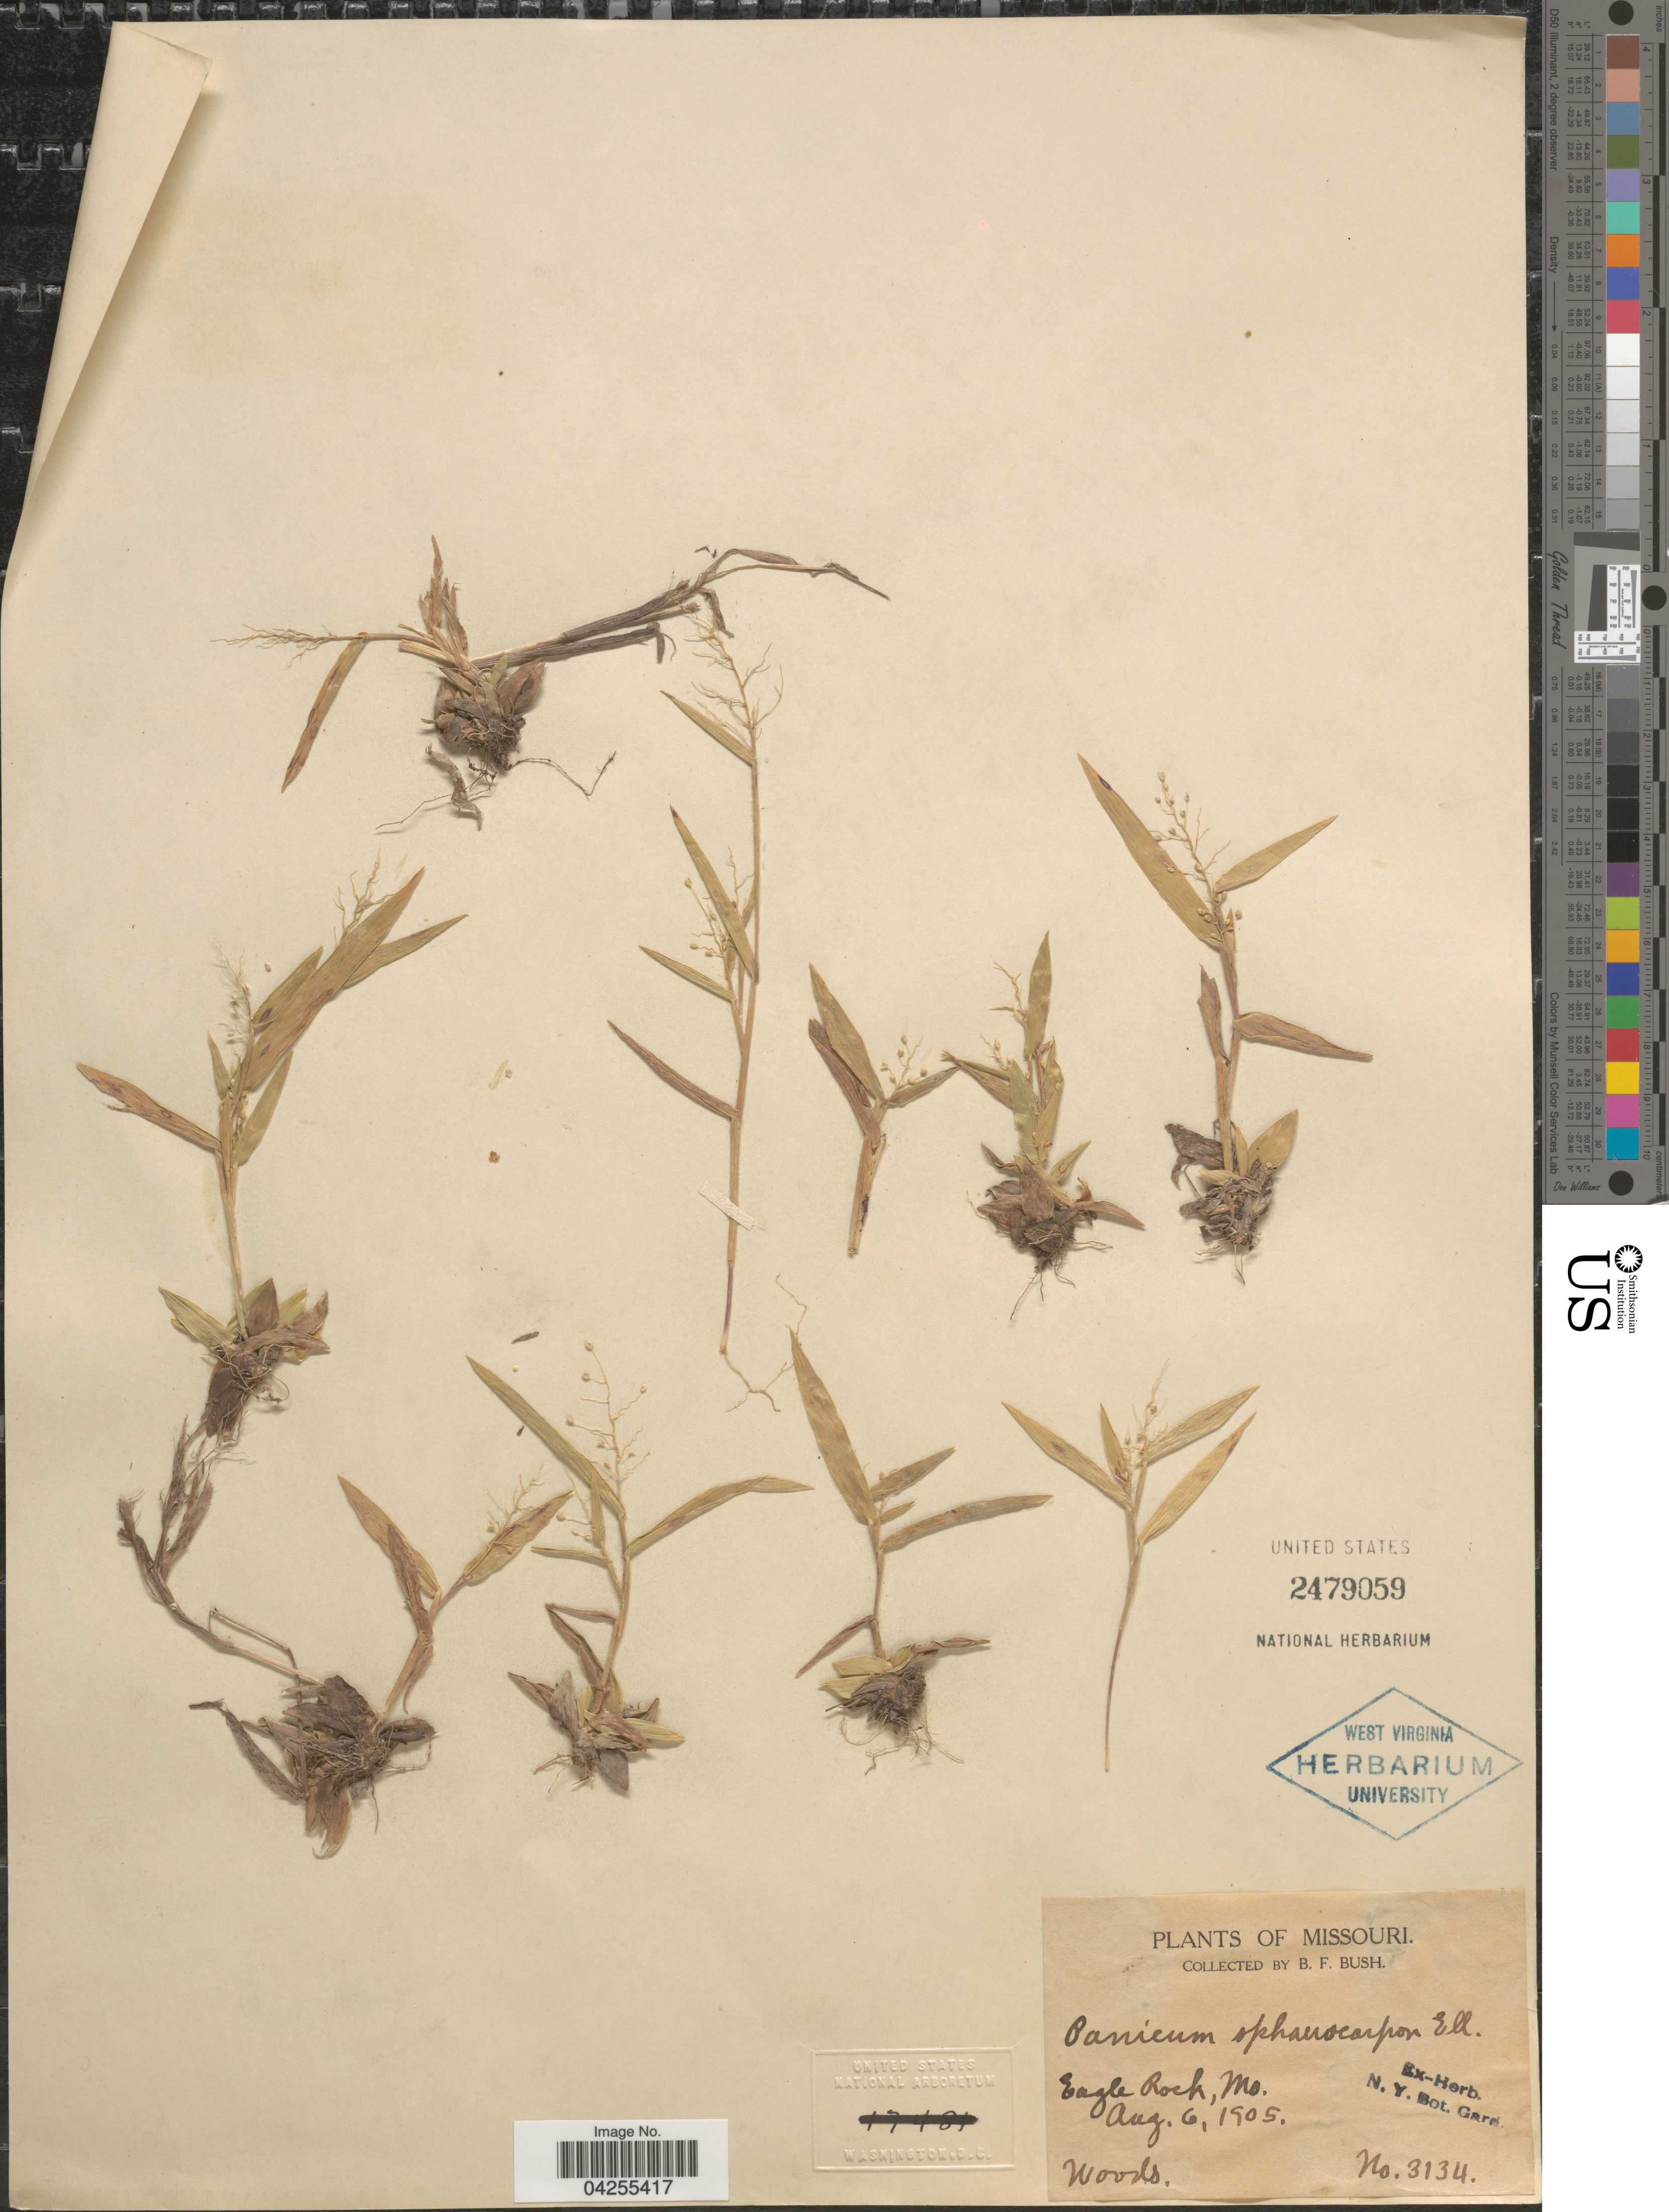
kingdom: Plantae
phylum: Tracheophyta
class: Liliopsida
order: Poales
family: Poaceae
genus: Dichanthelium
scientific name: Dichanthelium dichotomum var. dichotomum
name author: (L.) Gould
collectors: B. F. Bush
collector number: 3134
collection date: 1905-08-06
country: United States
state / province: Missouri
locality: Eagle Rock.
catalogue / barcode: US 2479059